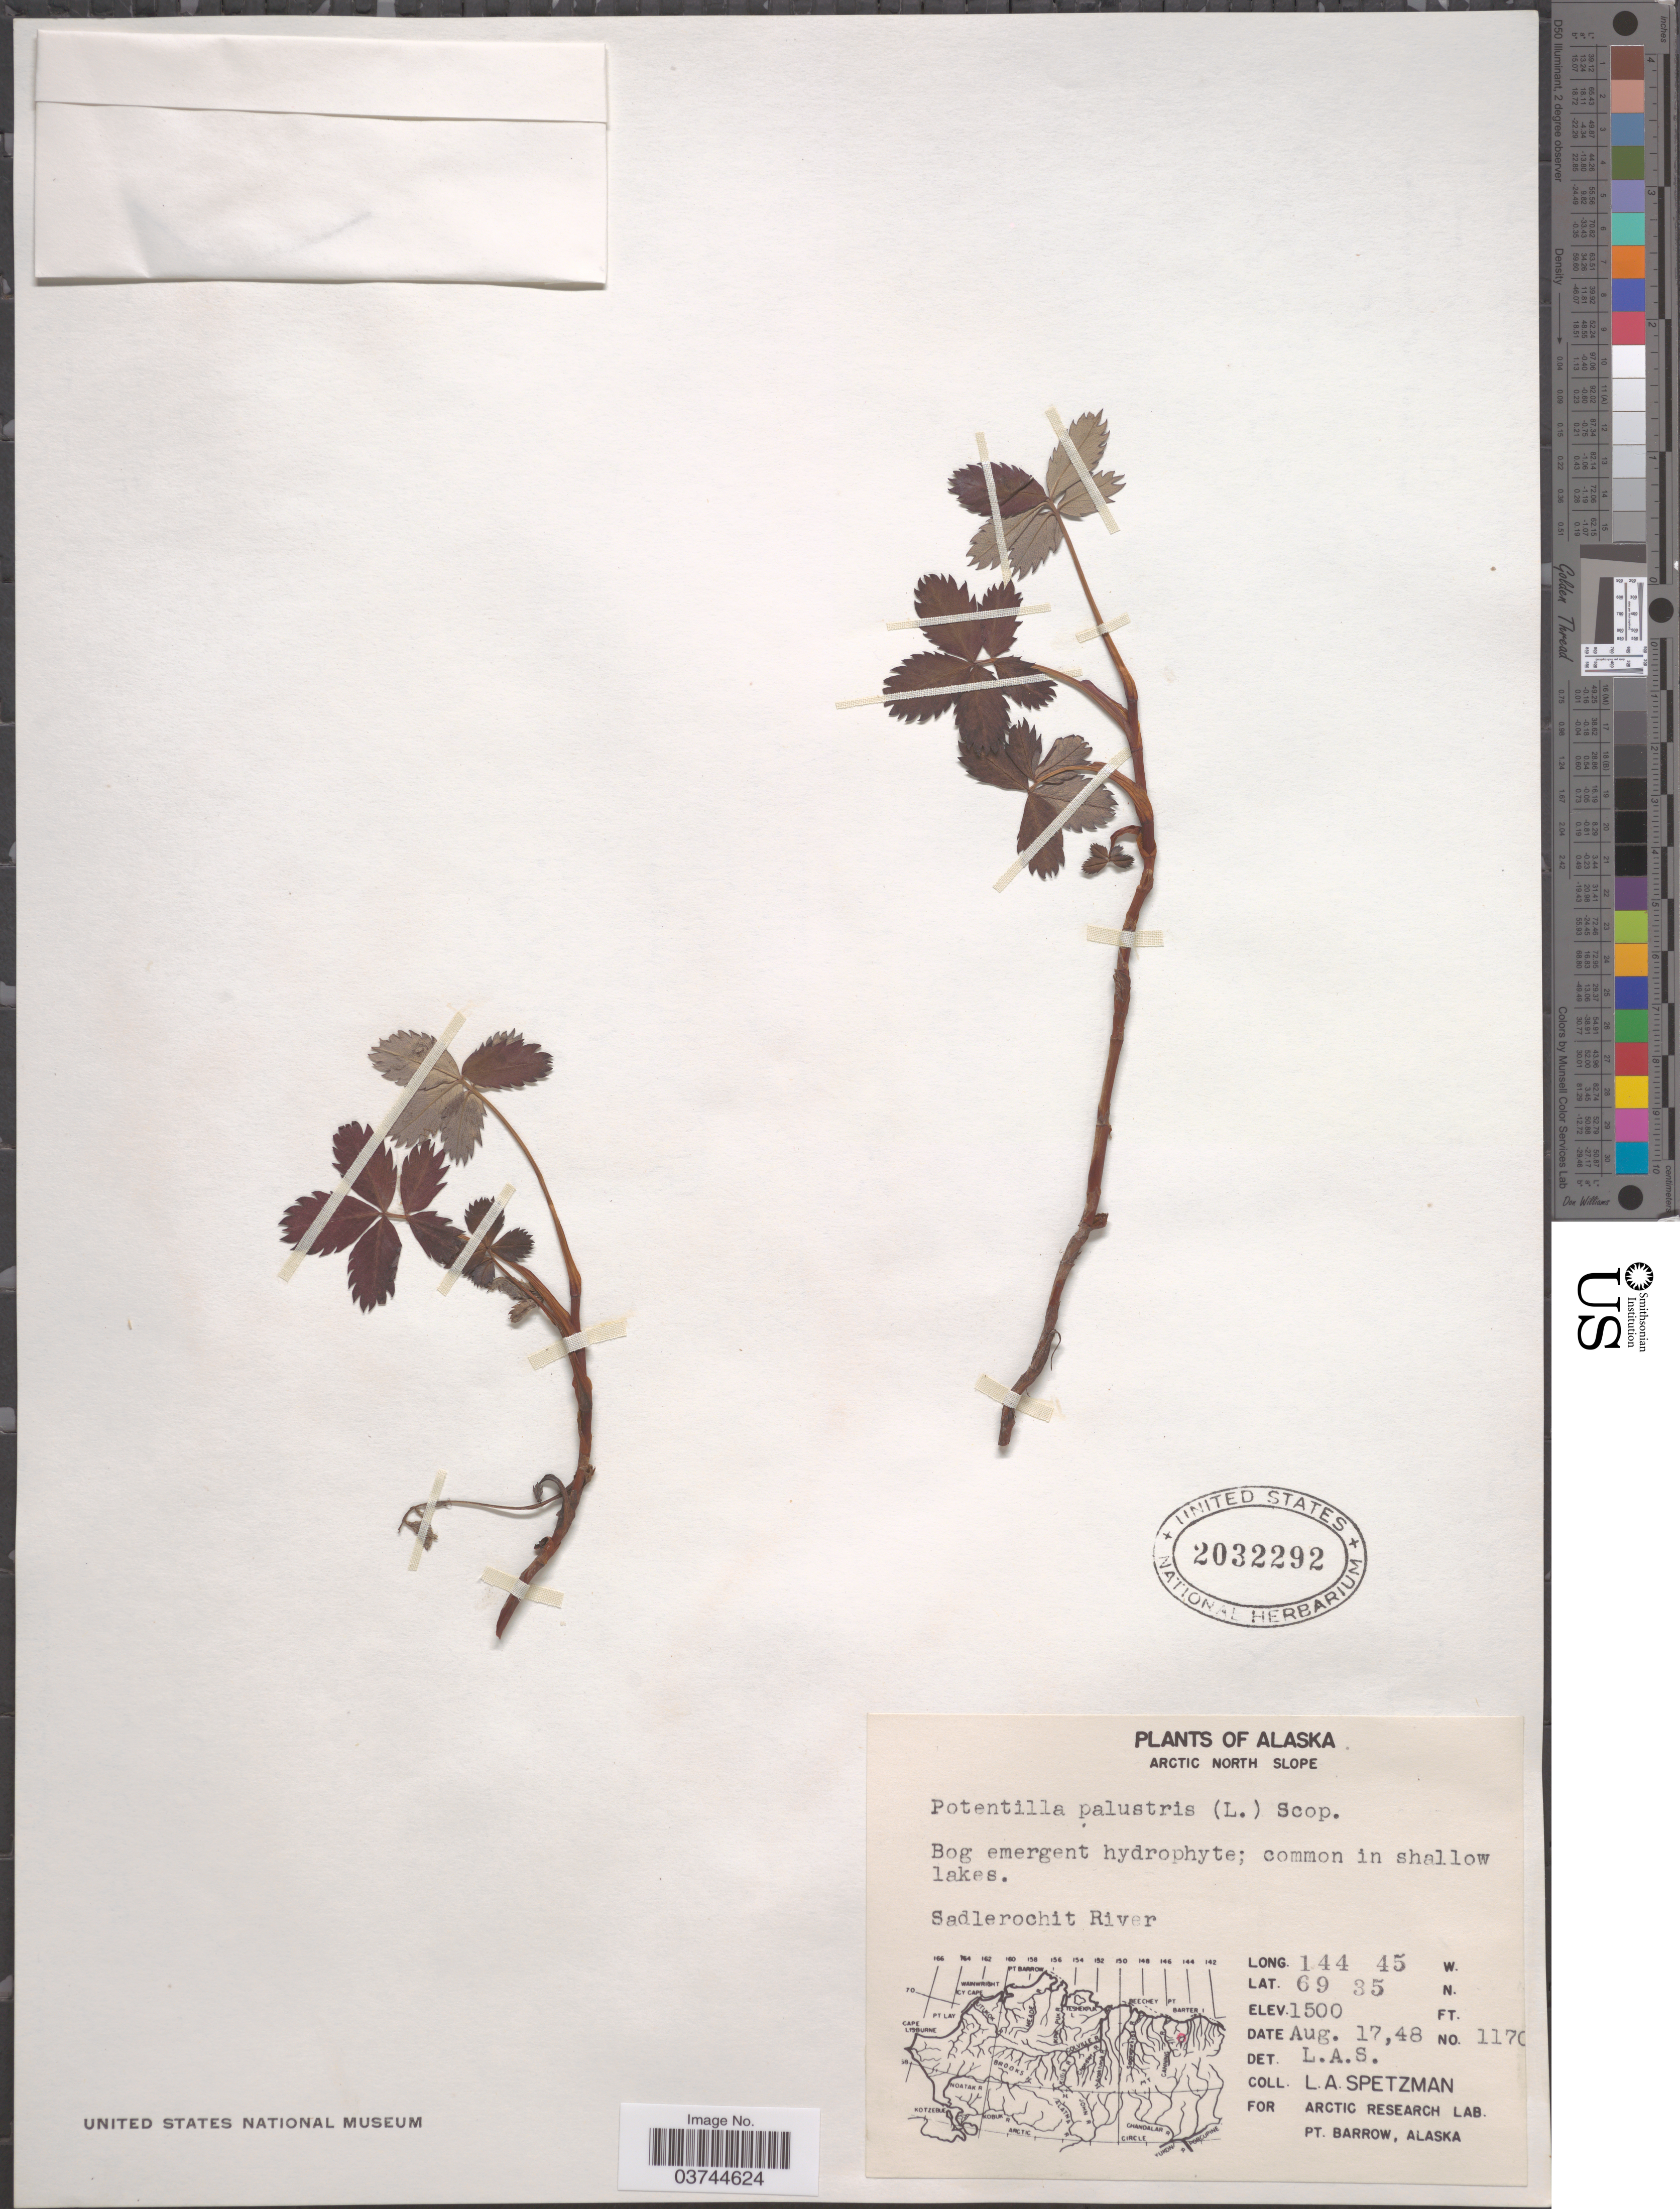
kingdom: Plantae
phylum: Tracheophyta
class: Magnoliopsida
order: Rosales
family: Rosaceae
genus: Comarum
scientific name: Comarum palustre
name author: L.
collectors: L. Spetzman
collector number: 1170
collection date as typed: Transcribed d/m/y: 17/8/48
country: United States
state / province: Alaska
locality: Arctic North Slope. Sadlerochit River.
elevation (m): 457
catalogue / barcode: US 2032292